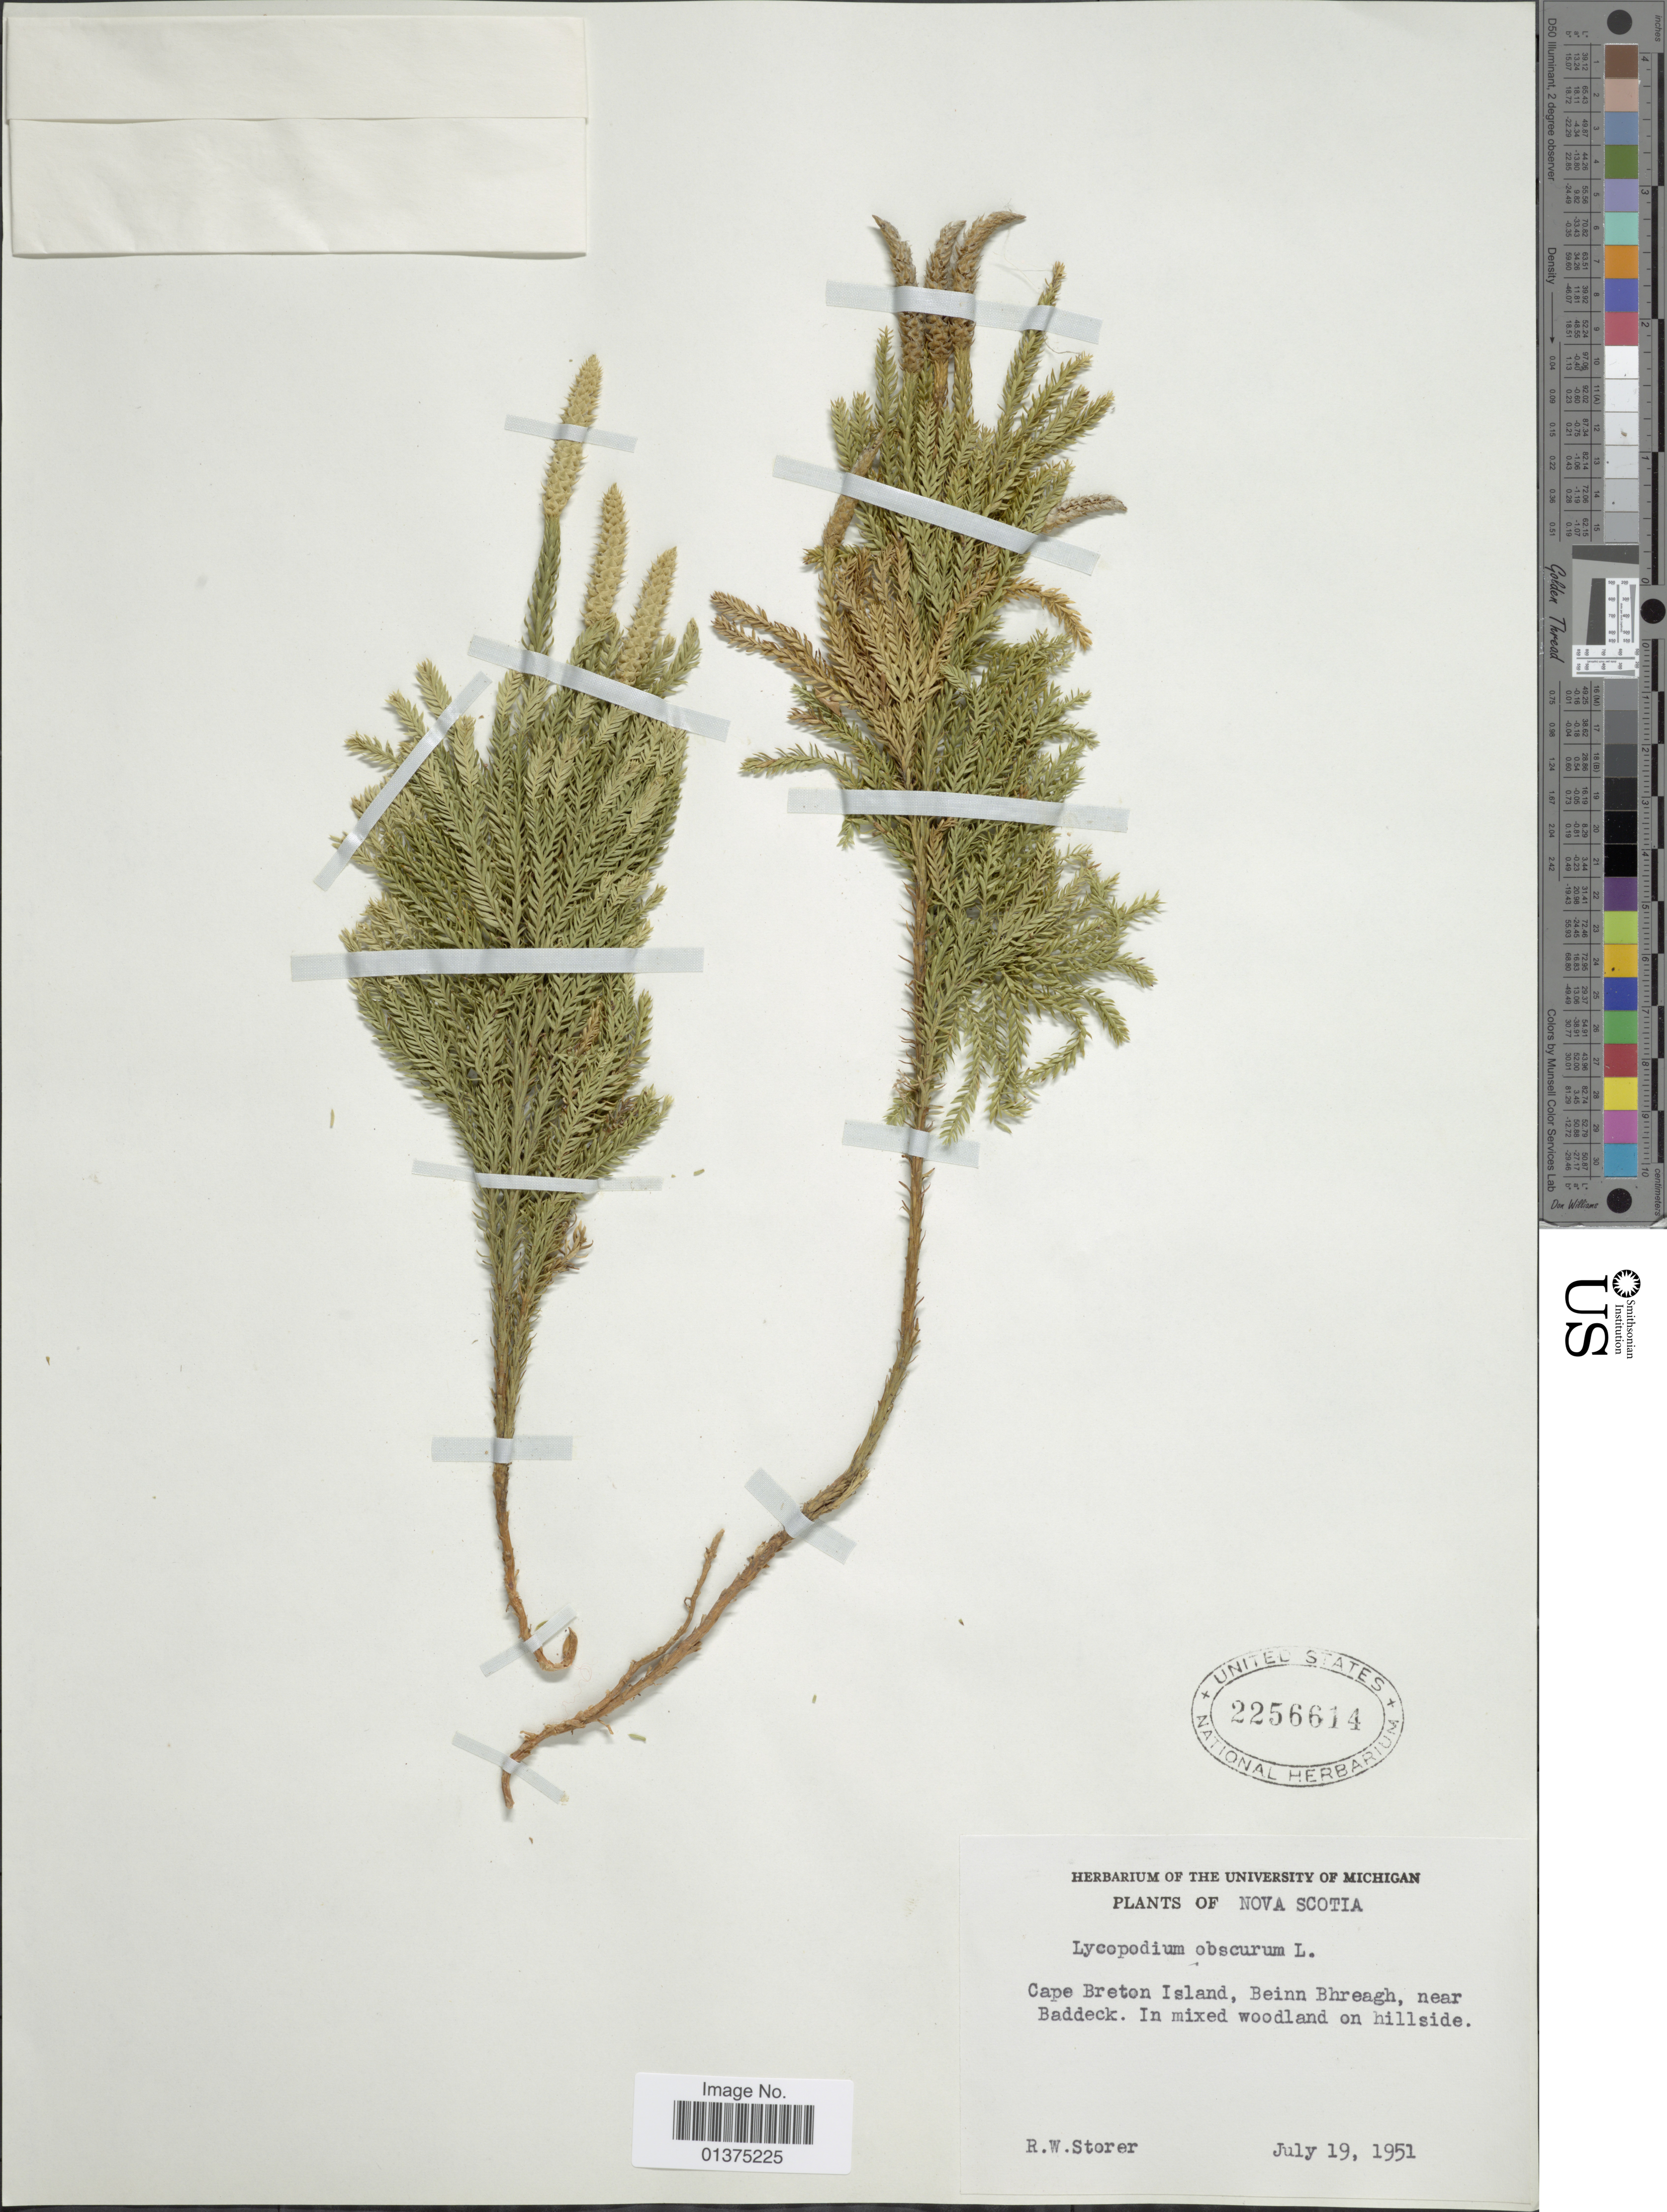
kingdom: Plantae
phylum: Tracheophyta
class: Lycopodiopsida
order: Lycopodiales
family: Lycopodiaceae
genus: Dendrolycopodium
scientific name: Dendrolycopodium dendroideum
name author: (Michx.) A. Haines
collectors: R. Storer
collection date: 1951-07-19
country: Canada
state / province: Nova Scotia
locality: Cape Breton Island, Beinn Bhreagh, near Baddeck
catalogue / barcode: US 2256614